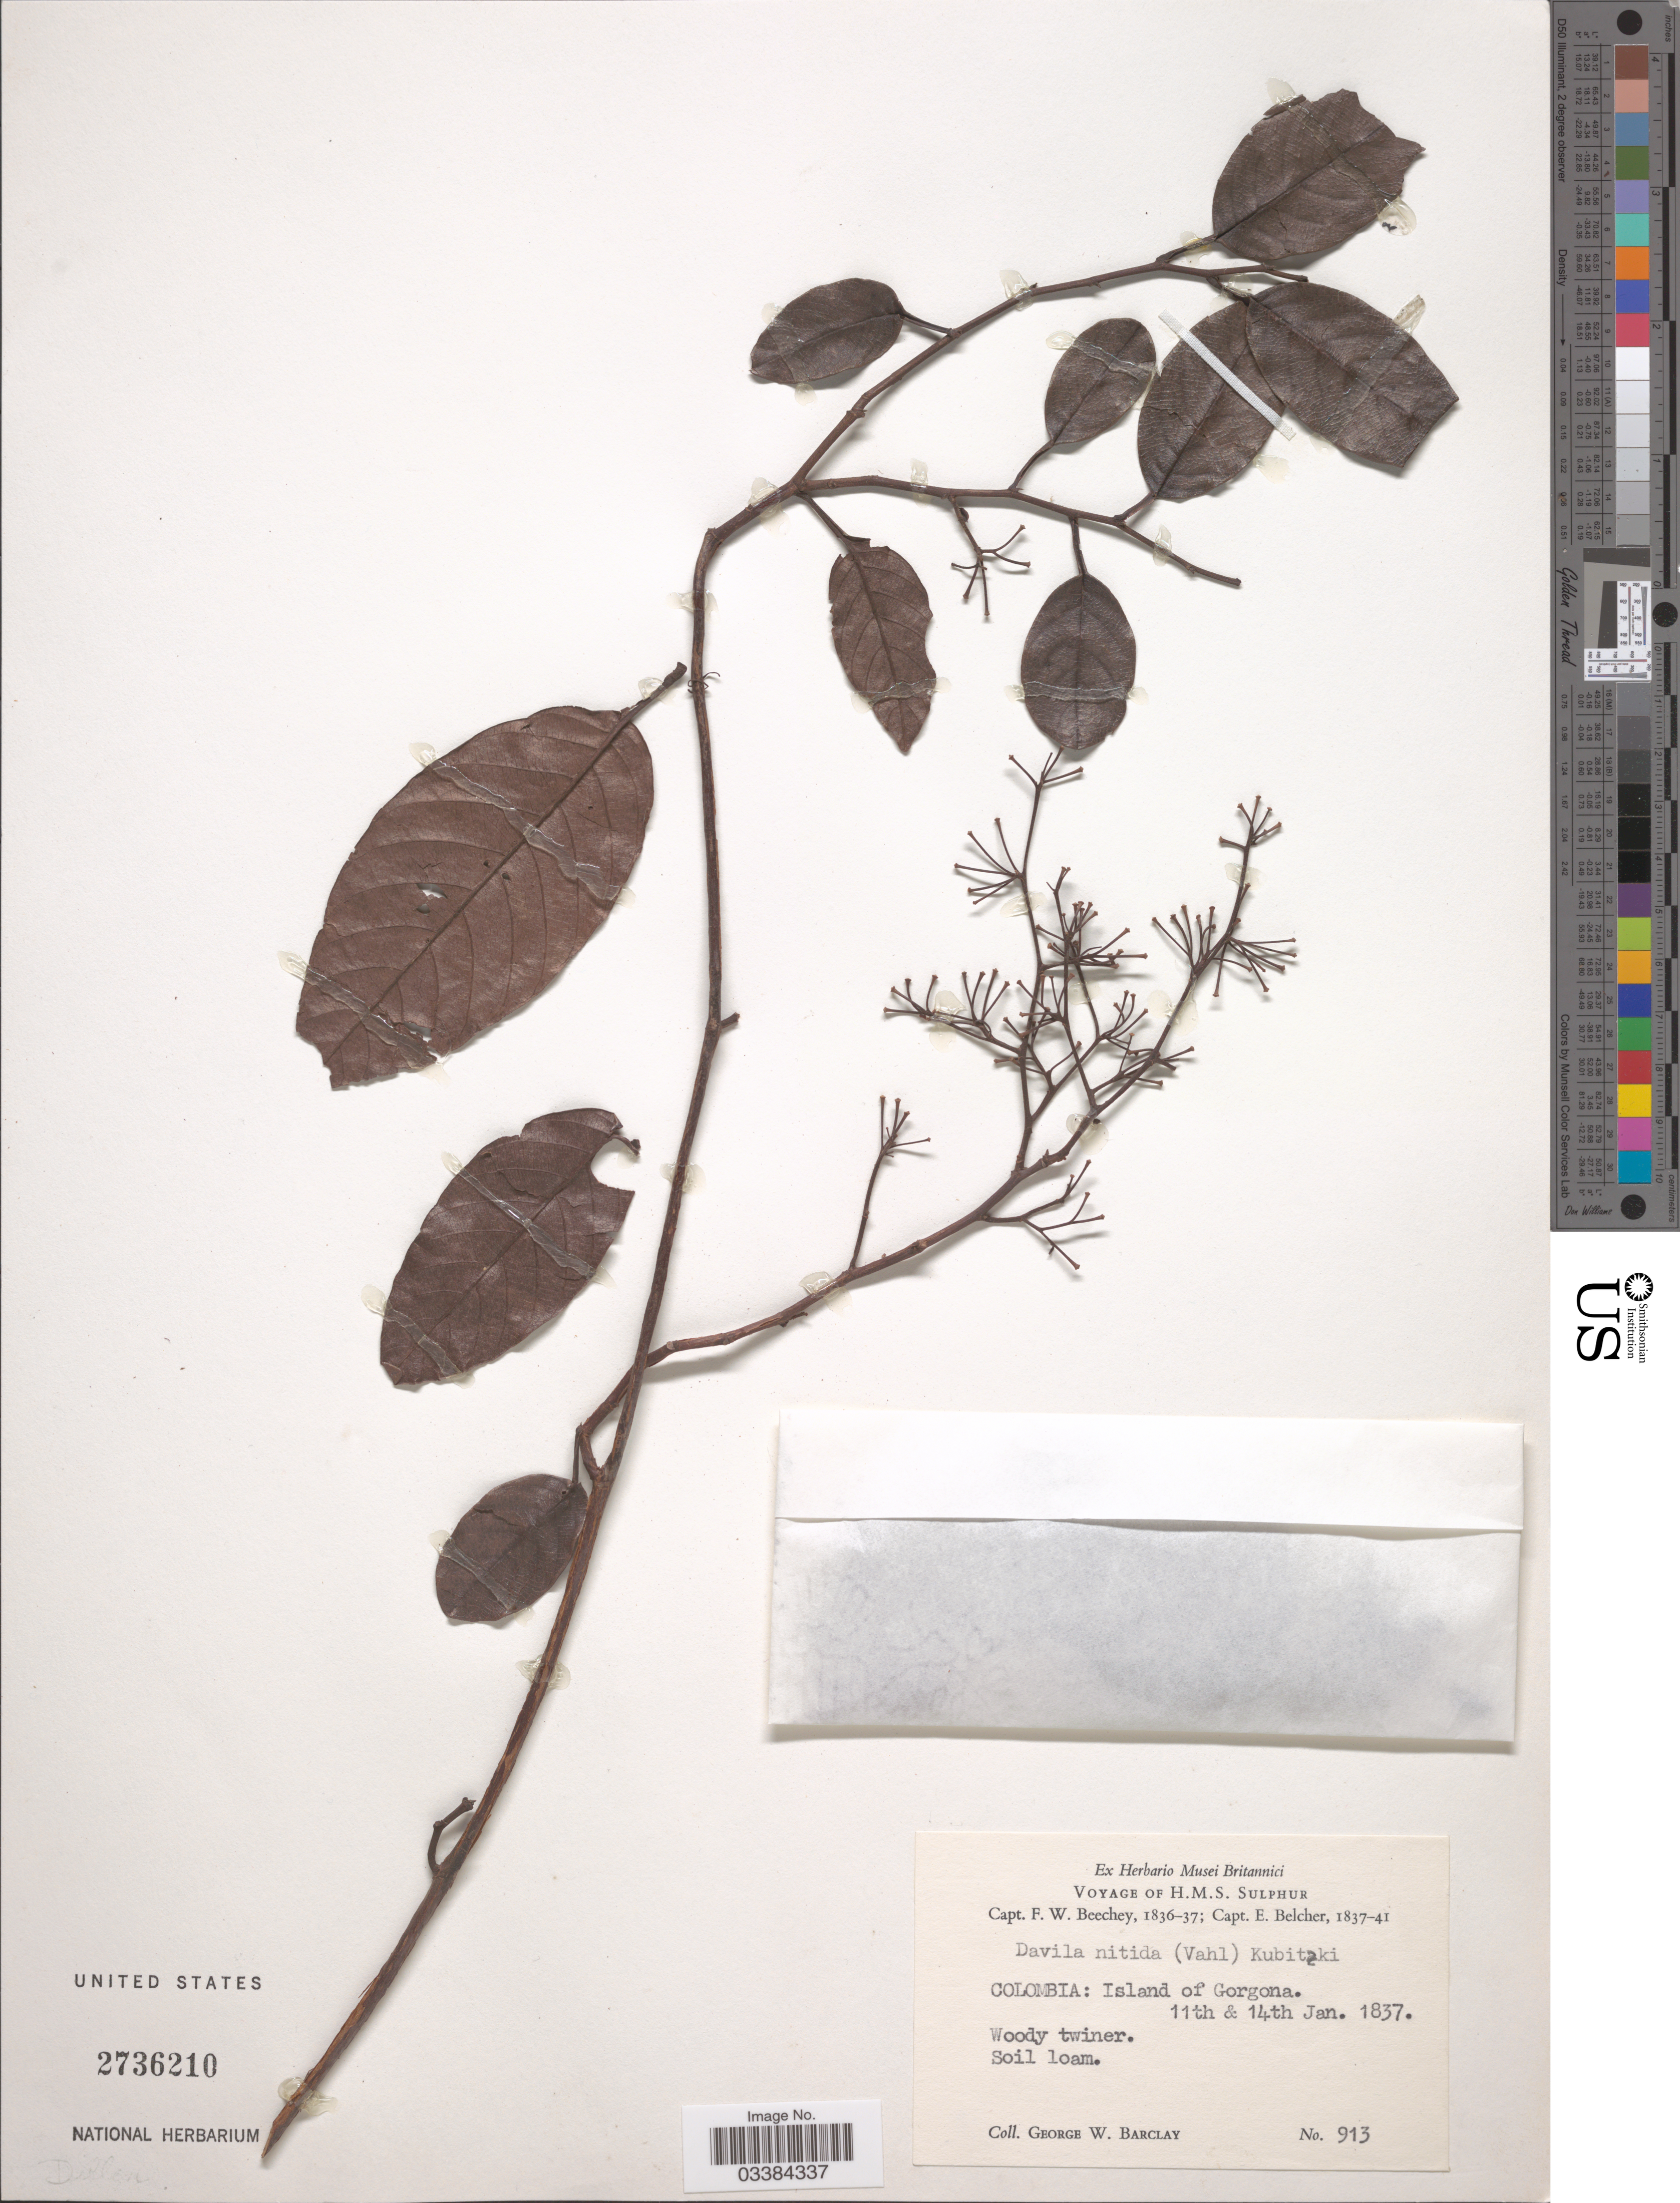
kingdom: Plantae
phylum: Tracheophyta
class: Magnoliopsida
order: Dilleniales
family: Dilleniaceae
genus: Davilla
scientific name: Davilla nitida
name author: (Vahl) Kubitzki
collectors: G. W. Barclay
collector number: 913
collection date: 1837-01-11/1837-01-14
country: Colombia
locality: Island of Gorgona.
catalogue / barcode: US 2736210